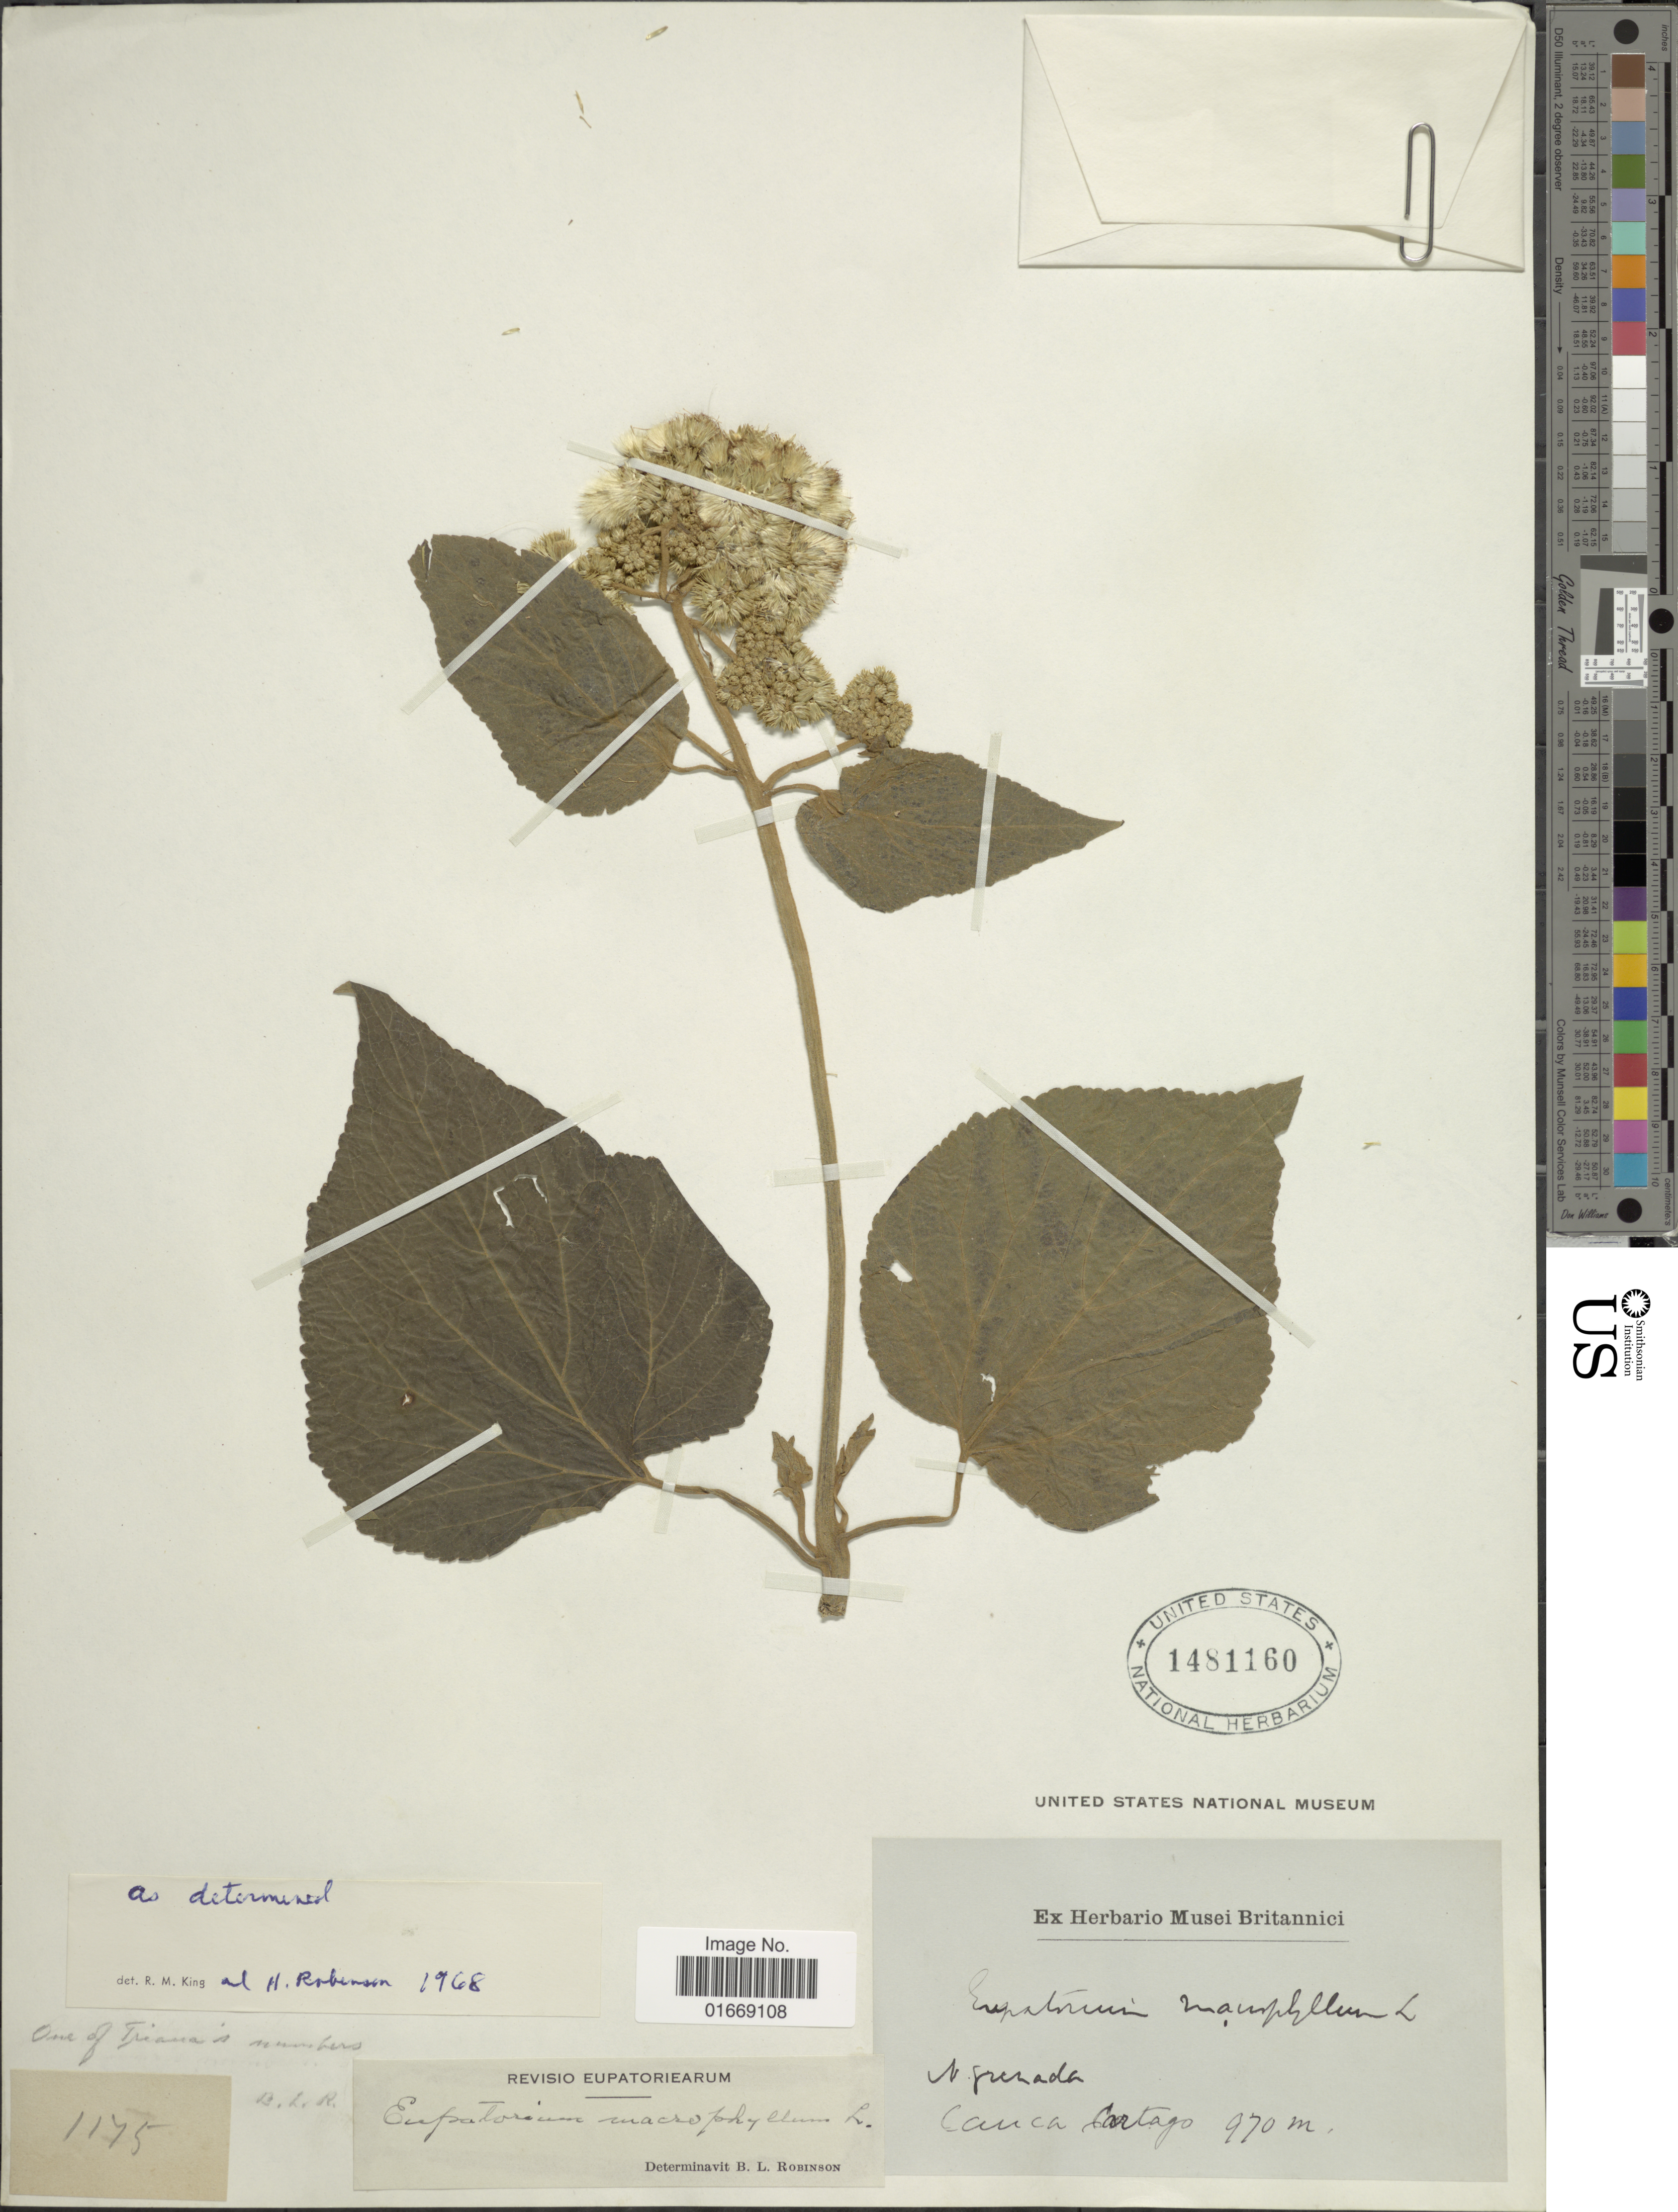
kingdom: Plantae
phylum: Tracheophyta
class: Magnoliopsida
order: Asterales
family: Asteraceae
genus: Hebeclinium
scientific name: Hebeclinium macrophyllum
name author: (L.) DC.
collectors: ex herb. Musei Britannici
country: Colombia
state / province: Cauca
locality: N. Grenada, Cauca Cartago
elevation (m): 970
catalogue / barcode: US 1481160